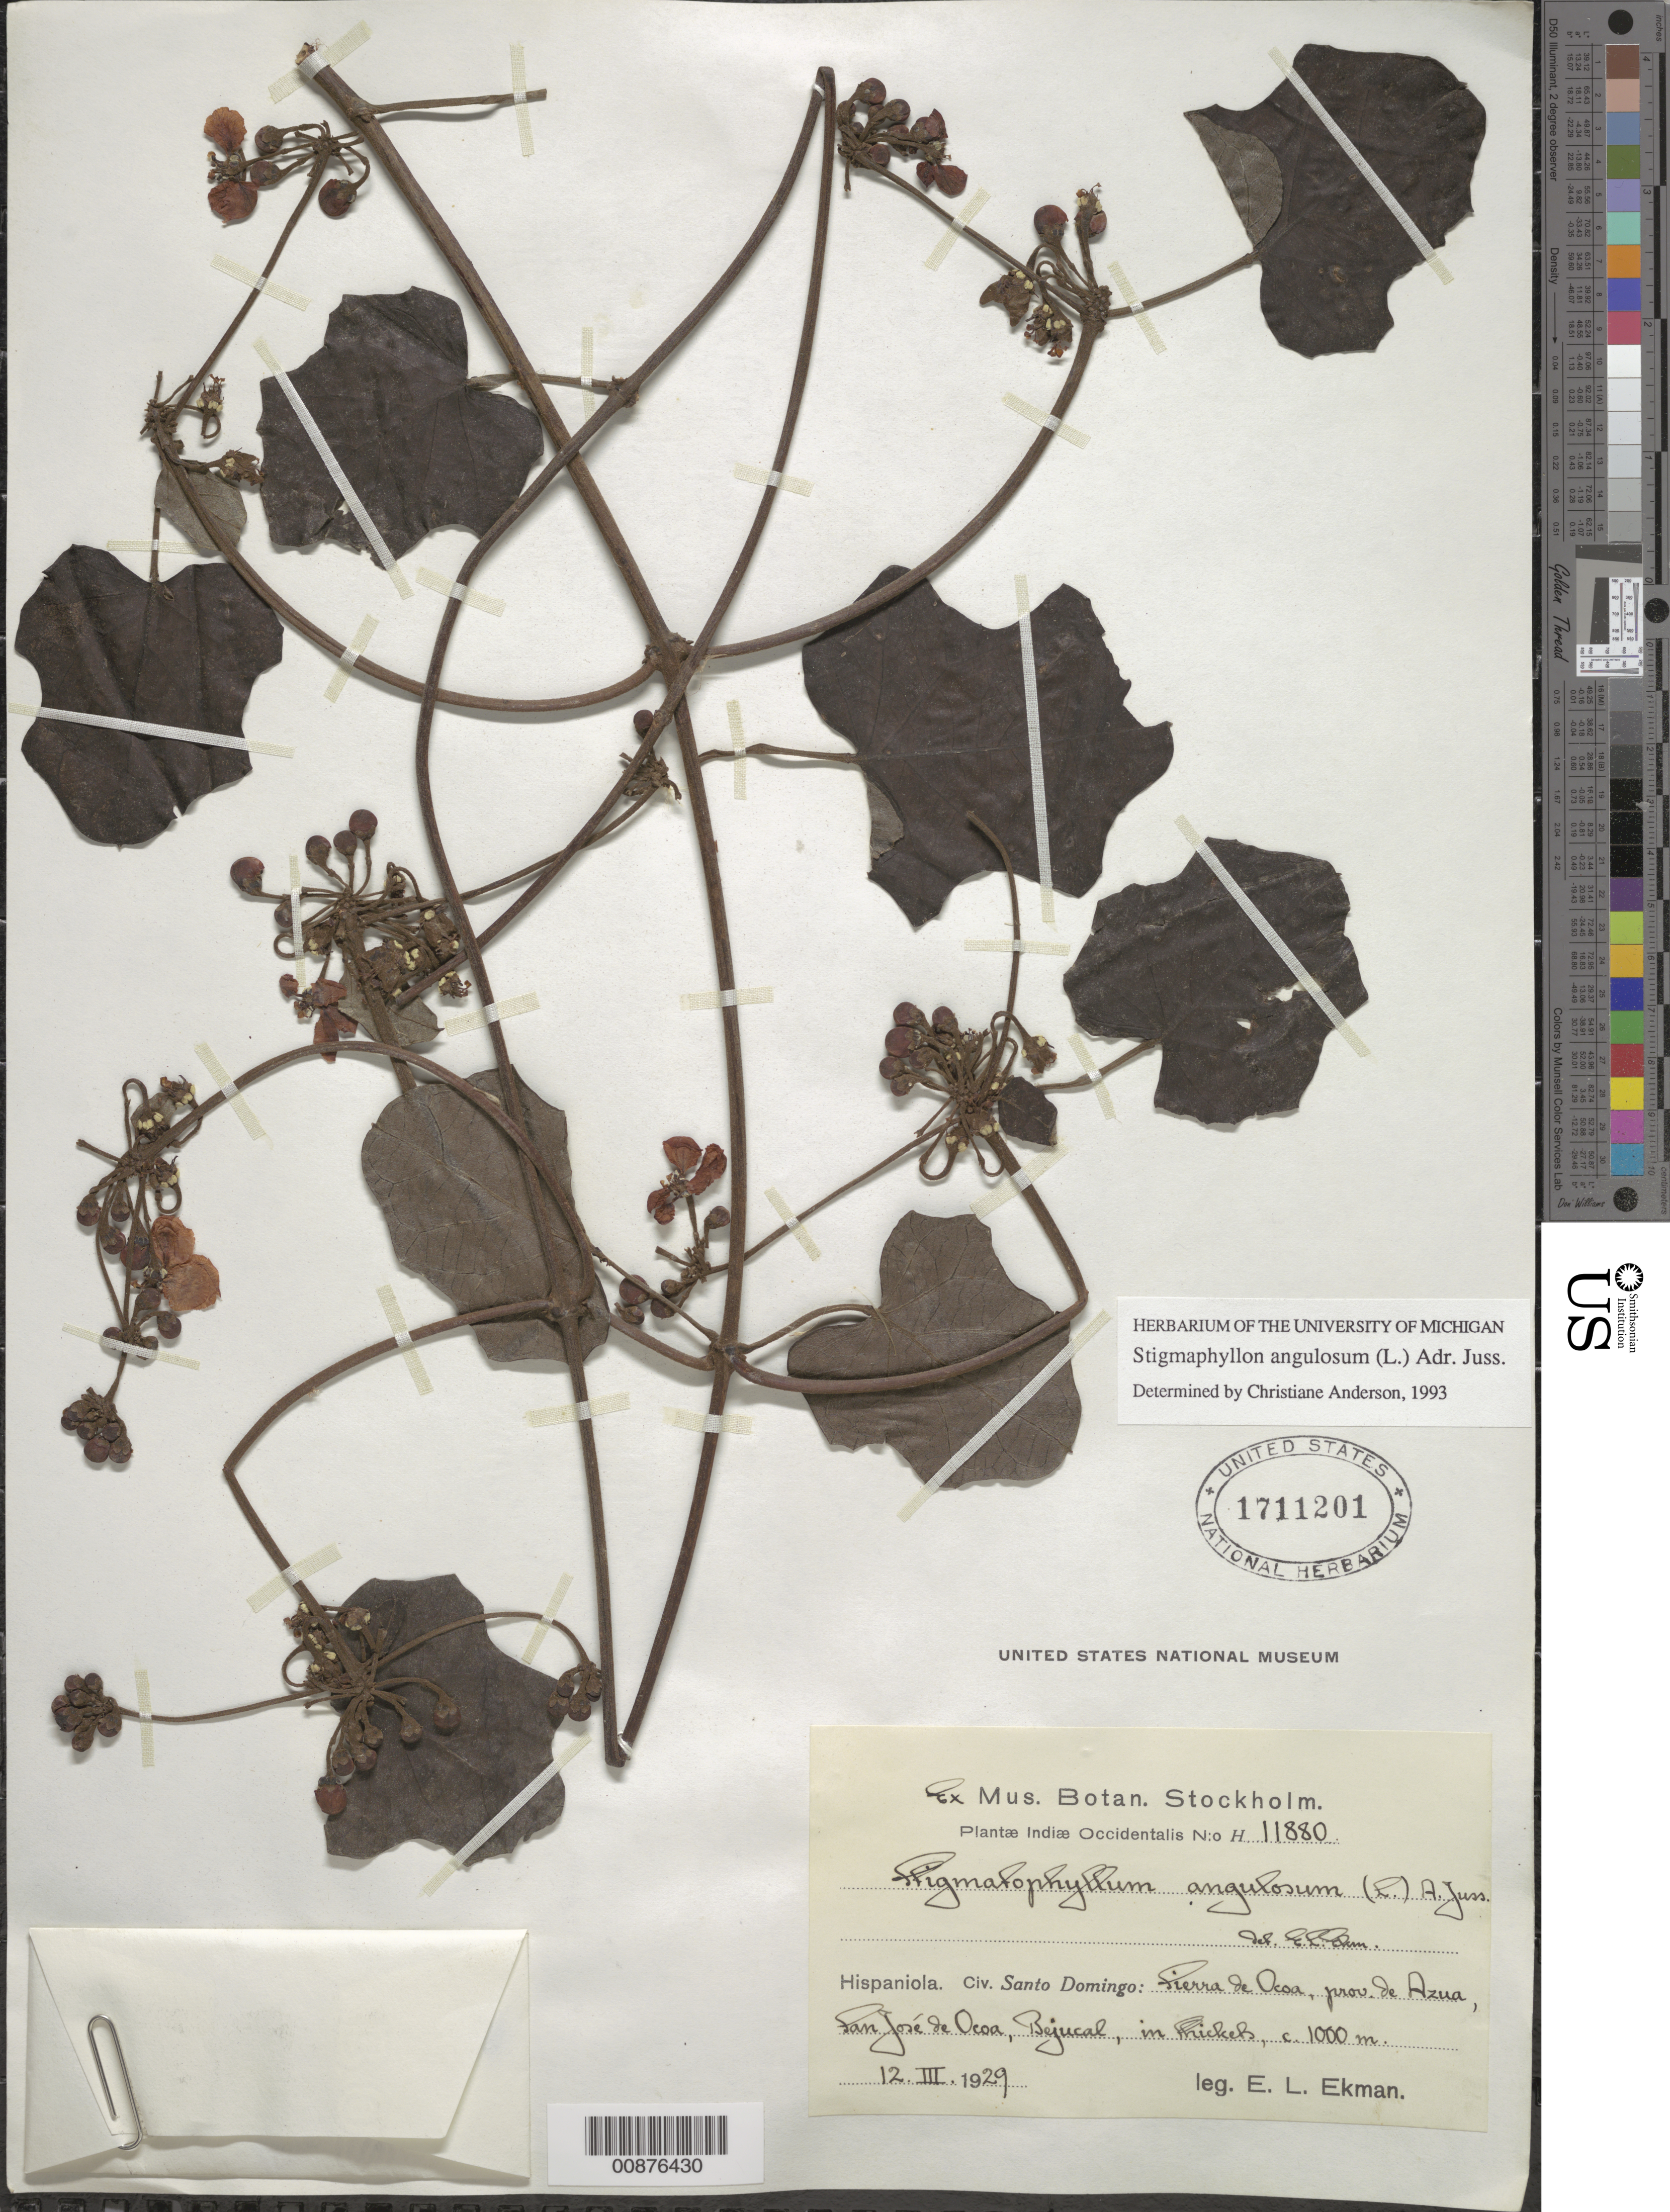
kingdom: Plantae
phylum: Tracheophyta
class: Magnoliopsida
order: Malpighiales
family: Malpighiaceae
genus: Stigmaphyllon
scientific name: Stigmaphyllon angulosum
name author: (L.) A. Juss.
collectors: E. L. Ekman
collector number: H 11880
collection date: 1929-03-12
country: Dominican Republic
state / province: Azua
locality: Indiæ Occidentalis. Hispaniola. Civ. Santo Domingo: Sierra de Ocoa, prov. de Azua, San José de Ocoa, Bejucal, in thickets.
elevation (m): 1000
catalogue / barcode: US 1711201